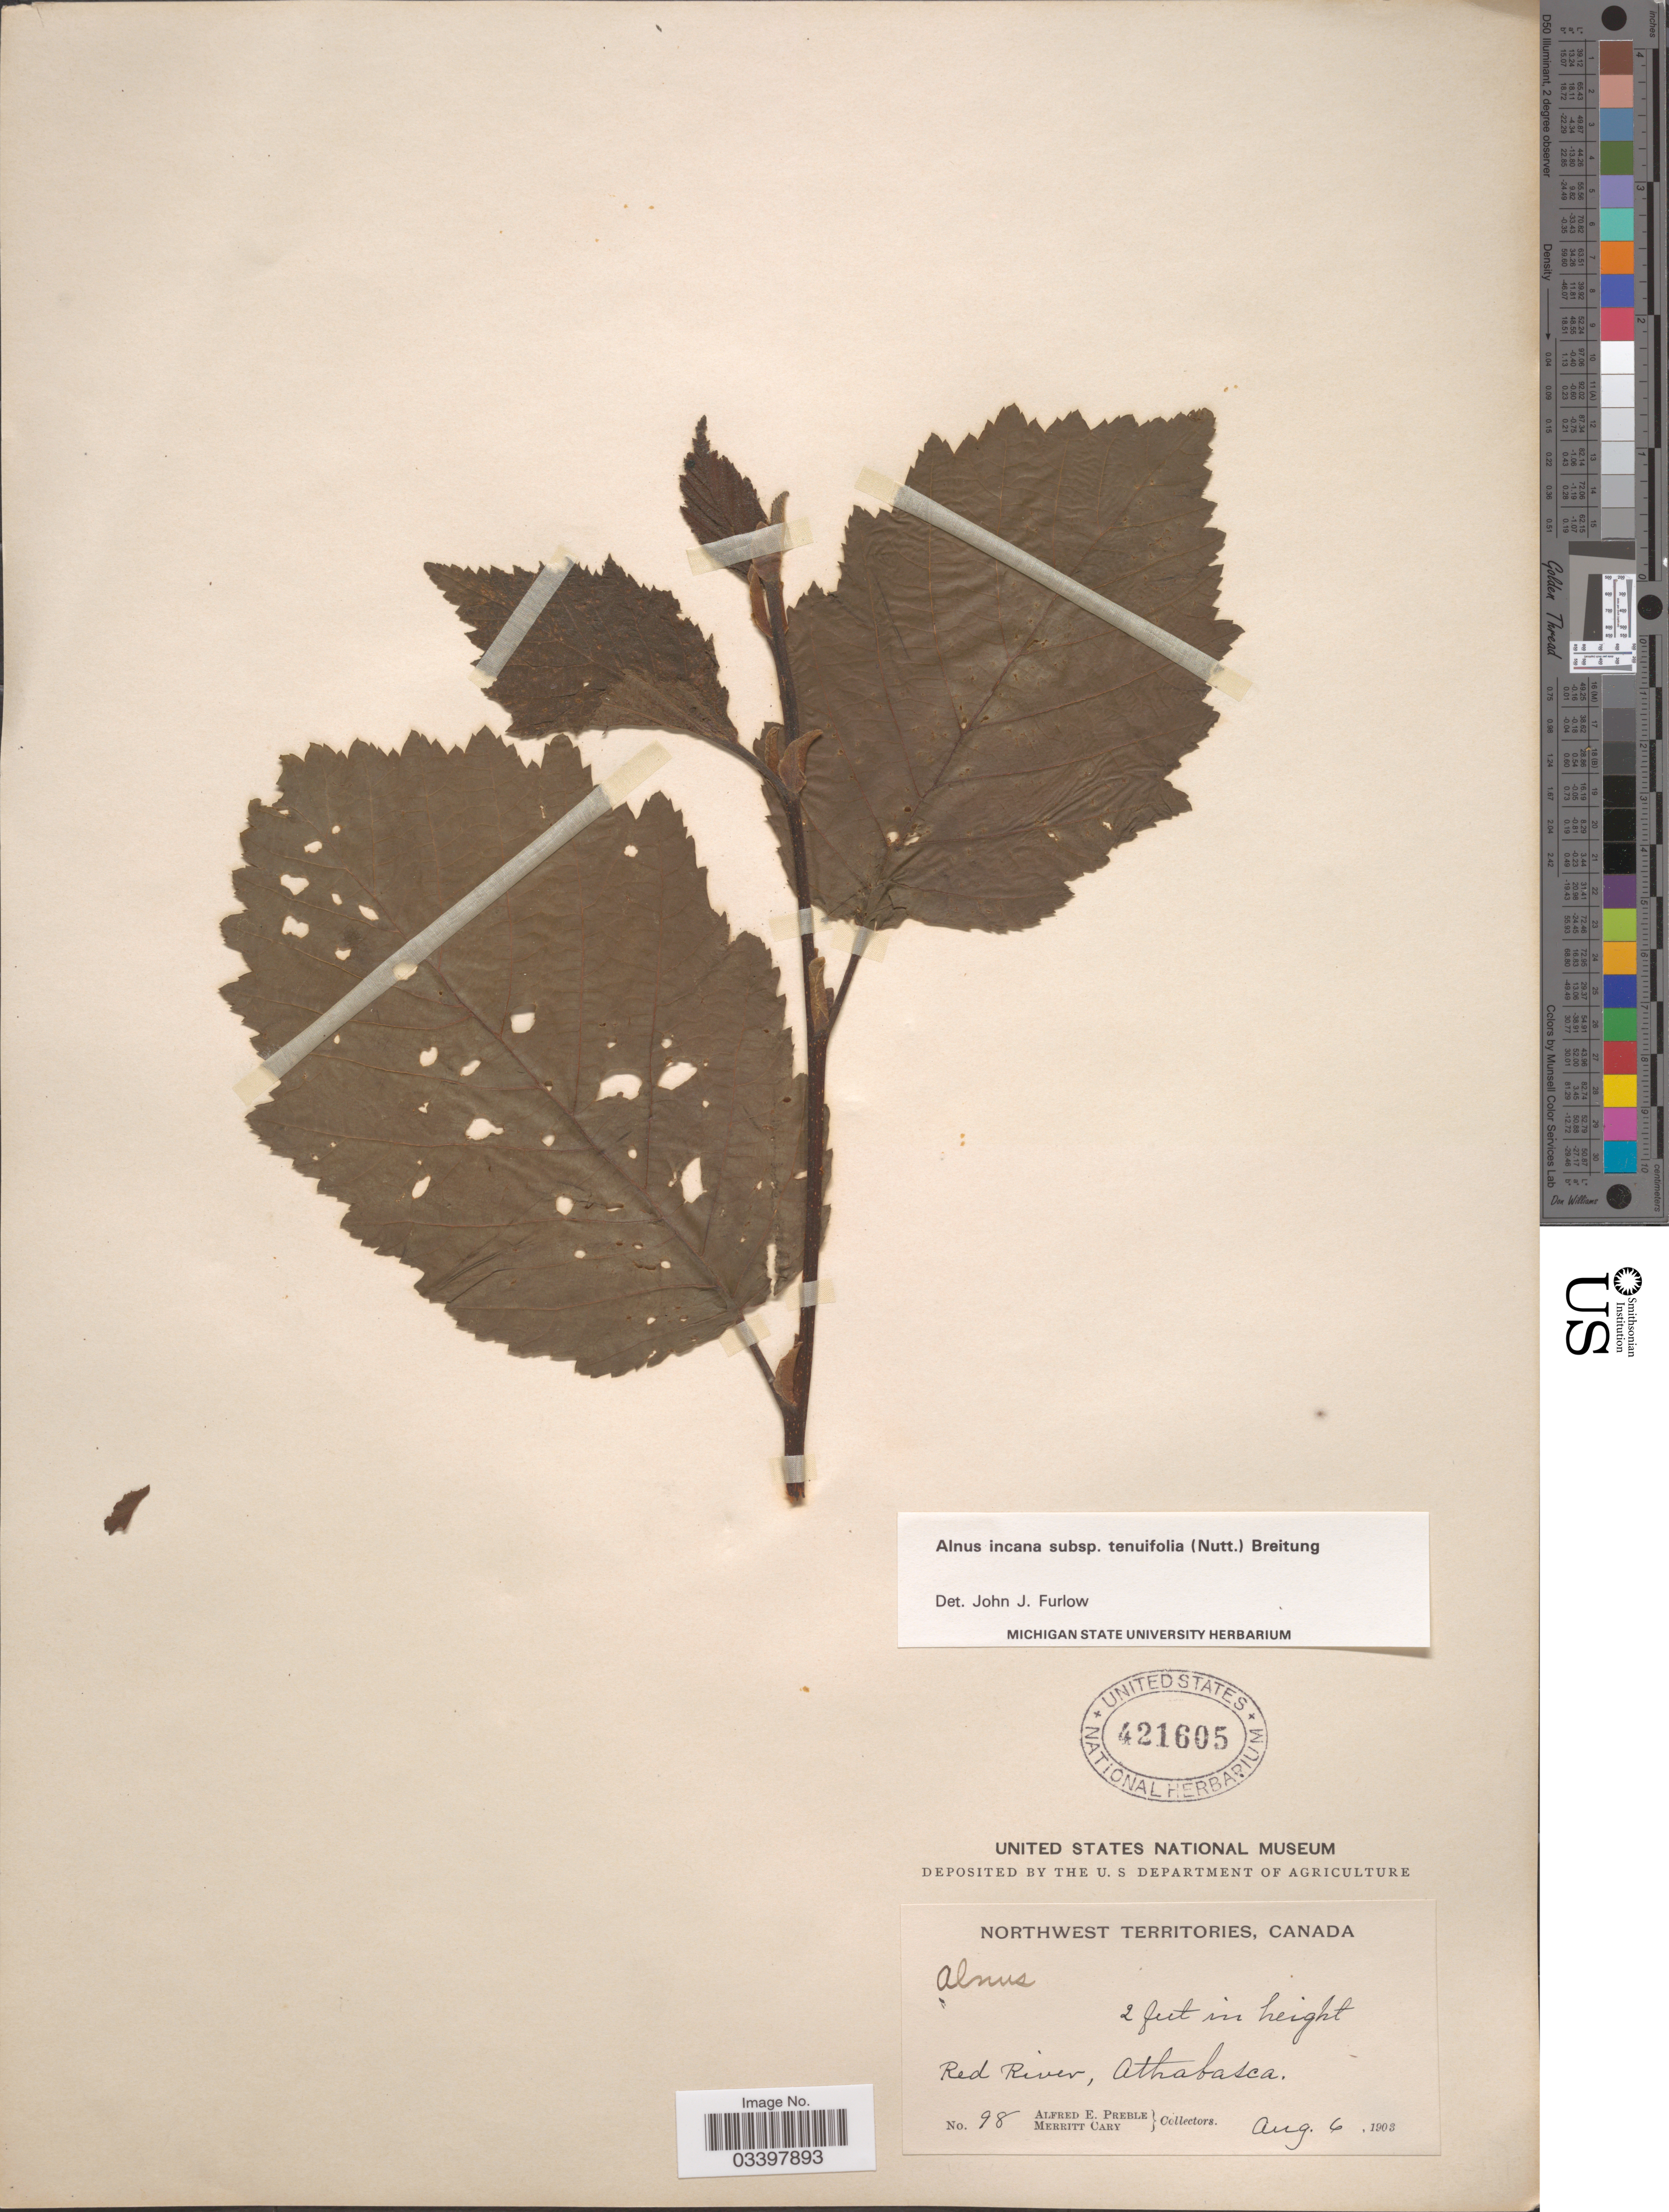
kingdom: Plantae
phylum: Tracheophyta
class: Magnoliopsida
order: Fagales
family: Betulaceae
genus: Alnus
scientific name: Alnus incana subsp. tenuifolia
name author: (Nutt.) Breitung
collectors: A. Preble & M. Cary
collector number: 98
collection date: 1903-08-06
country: Canada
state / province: Northwest Territories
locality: Red River, Athabasca.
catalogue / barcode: US 421605